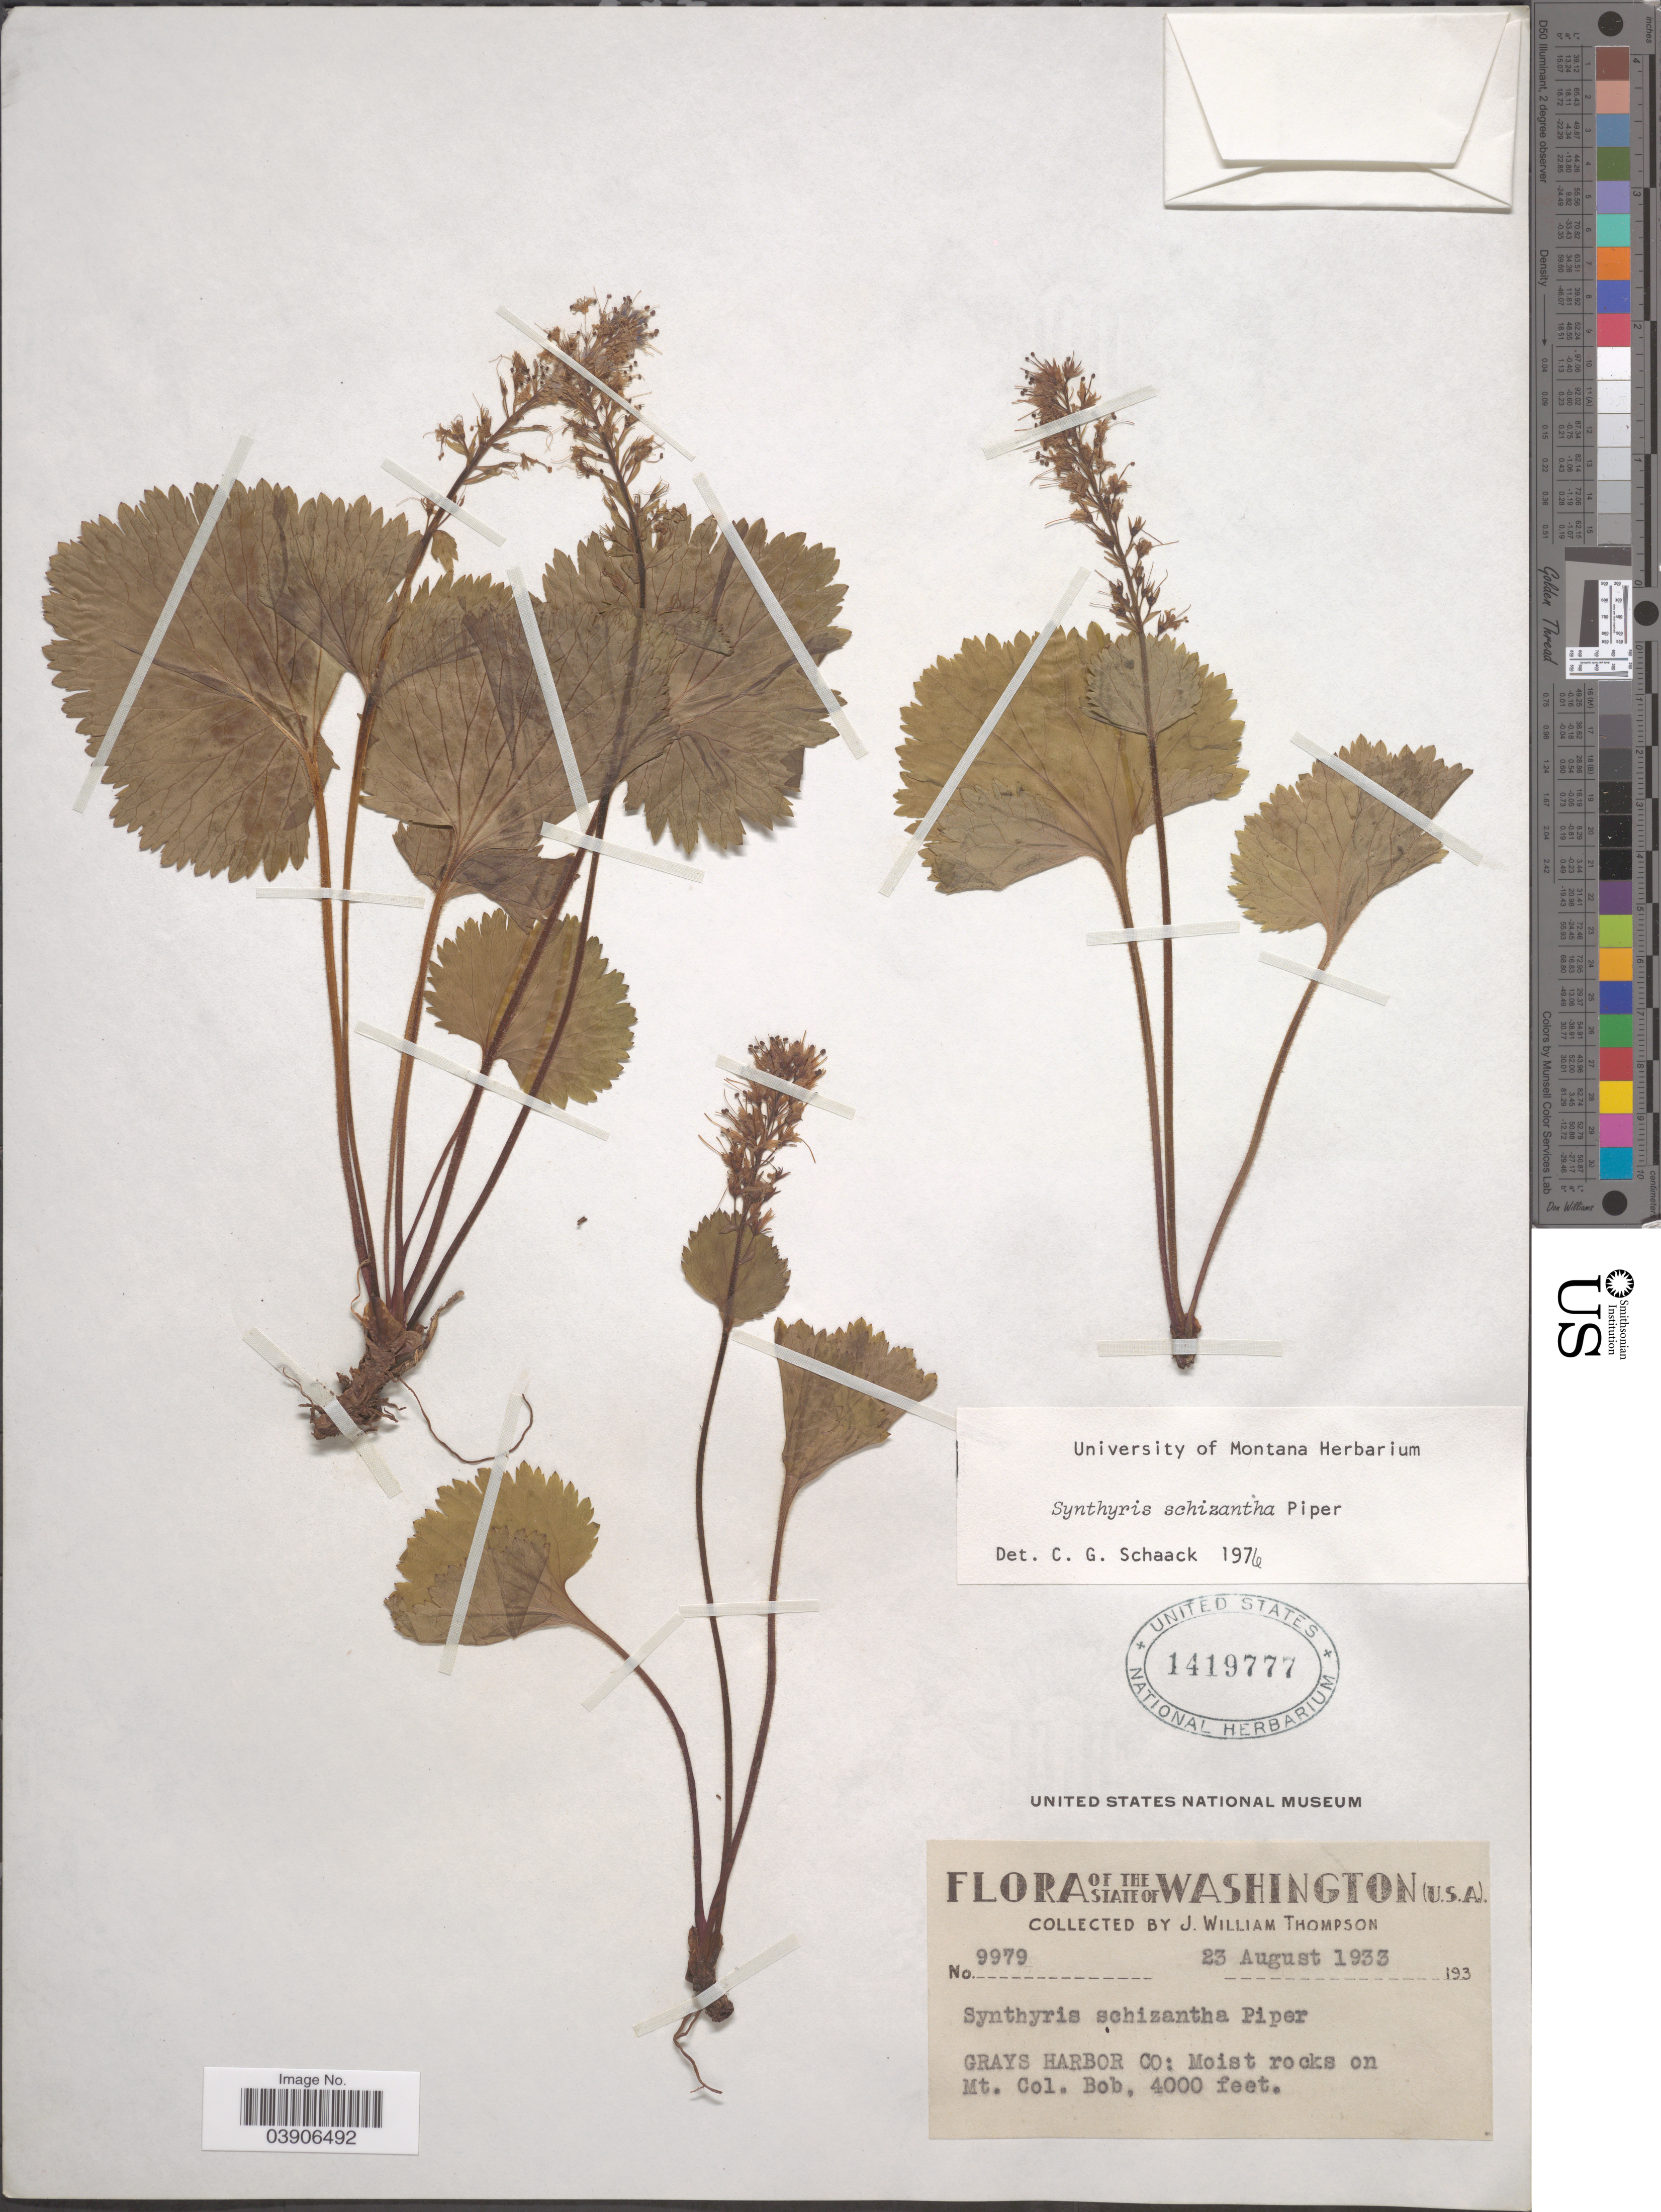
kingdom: Plantae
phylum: Tracheophyta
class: Magnoliopsida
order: Lamiales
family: Plantaginaceae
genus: Synthyris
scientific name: Synthyris schizantha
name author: Piper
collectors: J. W. Thompson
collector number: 9979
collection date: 1933-08-23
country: United States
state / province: Washington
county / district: Grays Harbor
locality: Grays Harbor Co: Moist rocks on Mt. Col. Bob.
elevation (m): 1219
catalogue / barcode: US 1419777